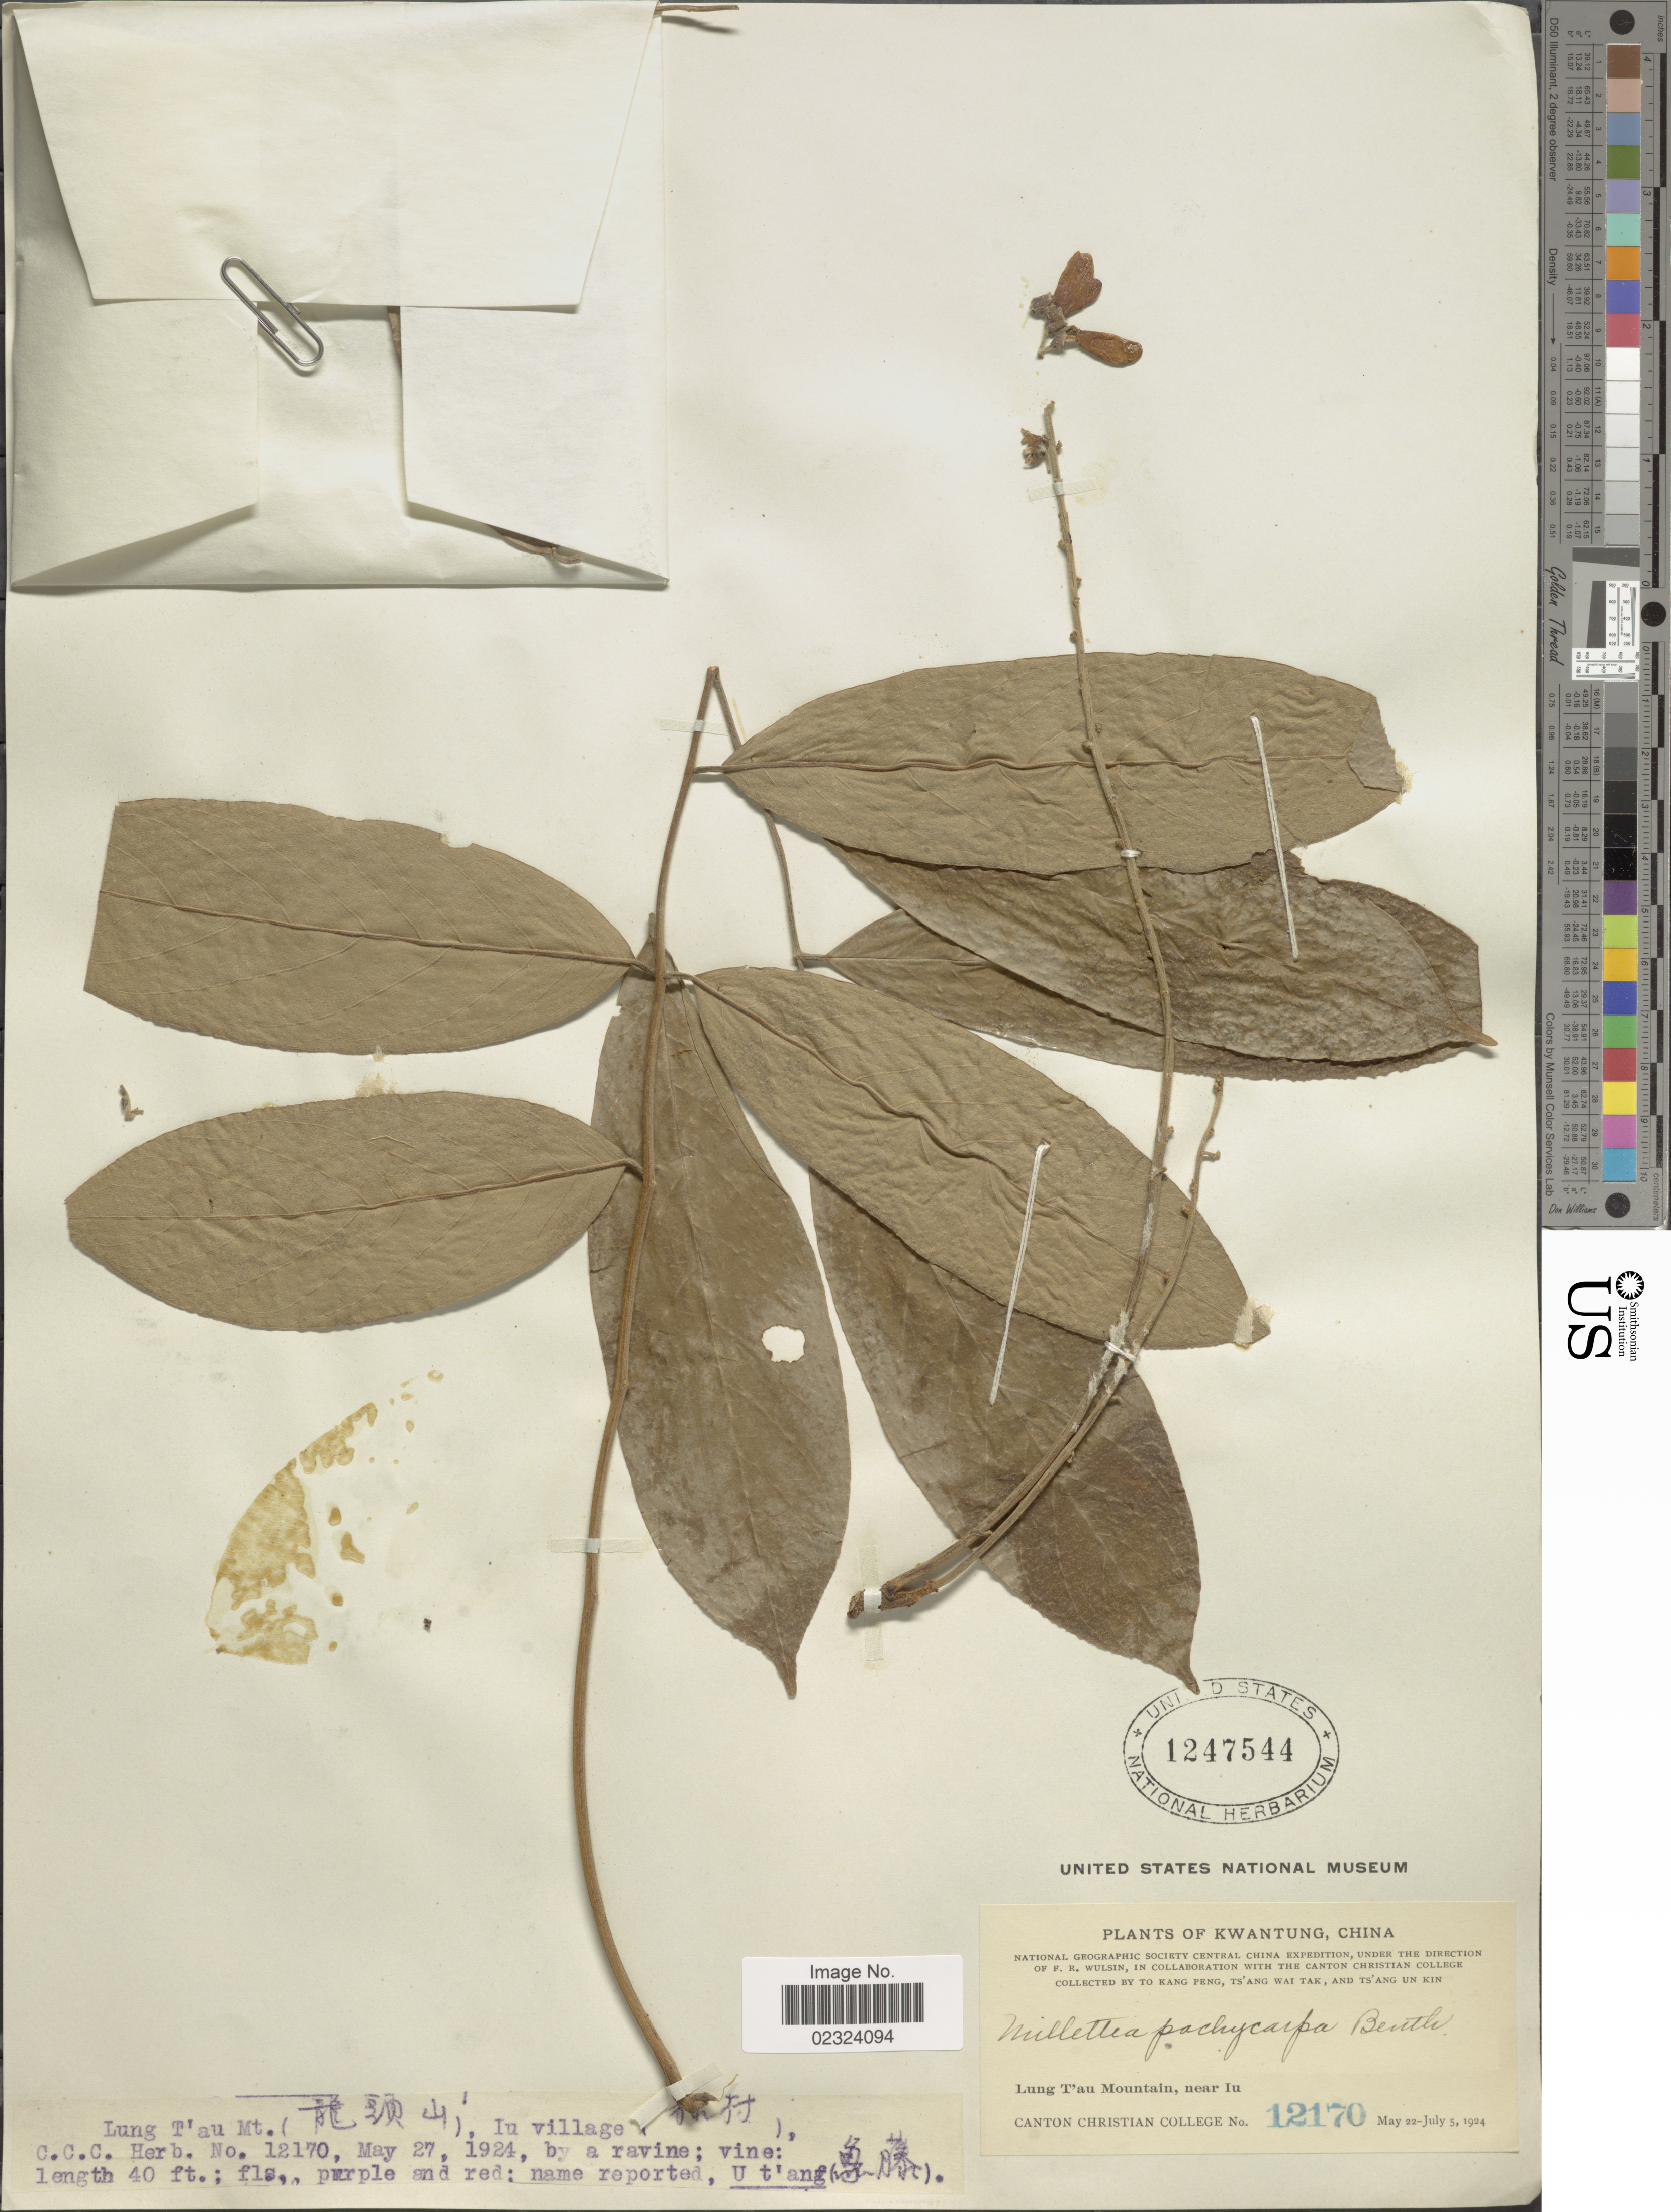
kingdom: Plantae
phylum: Tracheophyta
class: Magnoliopsida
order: Fabales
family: Fabaceae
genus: Millettia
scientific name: Millettia pachycarpa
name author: Benth.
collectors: To Kang P'eng, W. T. Tsang & Ts' Ang Un Kin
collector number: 12170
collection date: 1924-05-27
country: China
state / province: Guangdong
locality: Kwangtung. Lung T'au Mountain, near Iu. Iu village.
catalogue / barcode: US 1247544